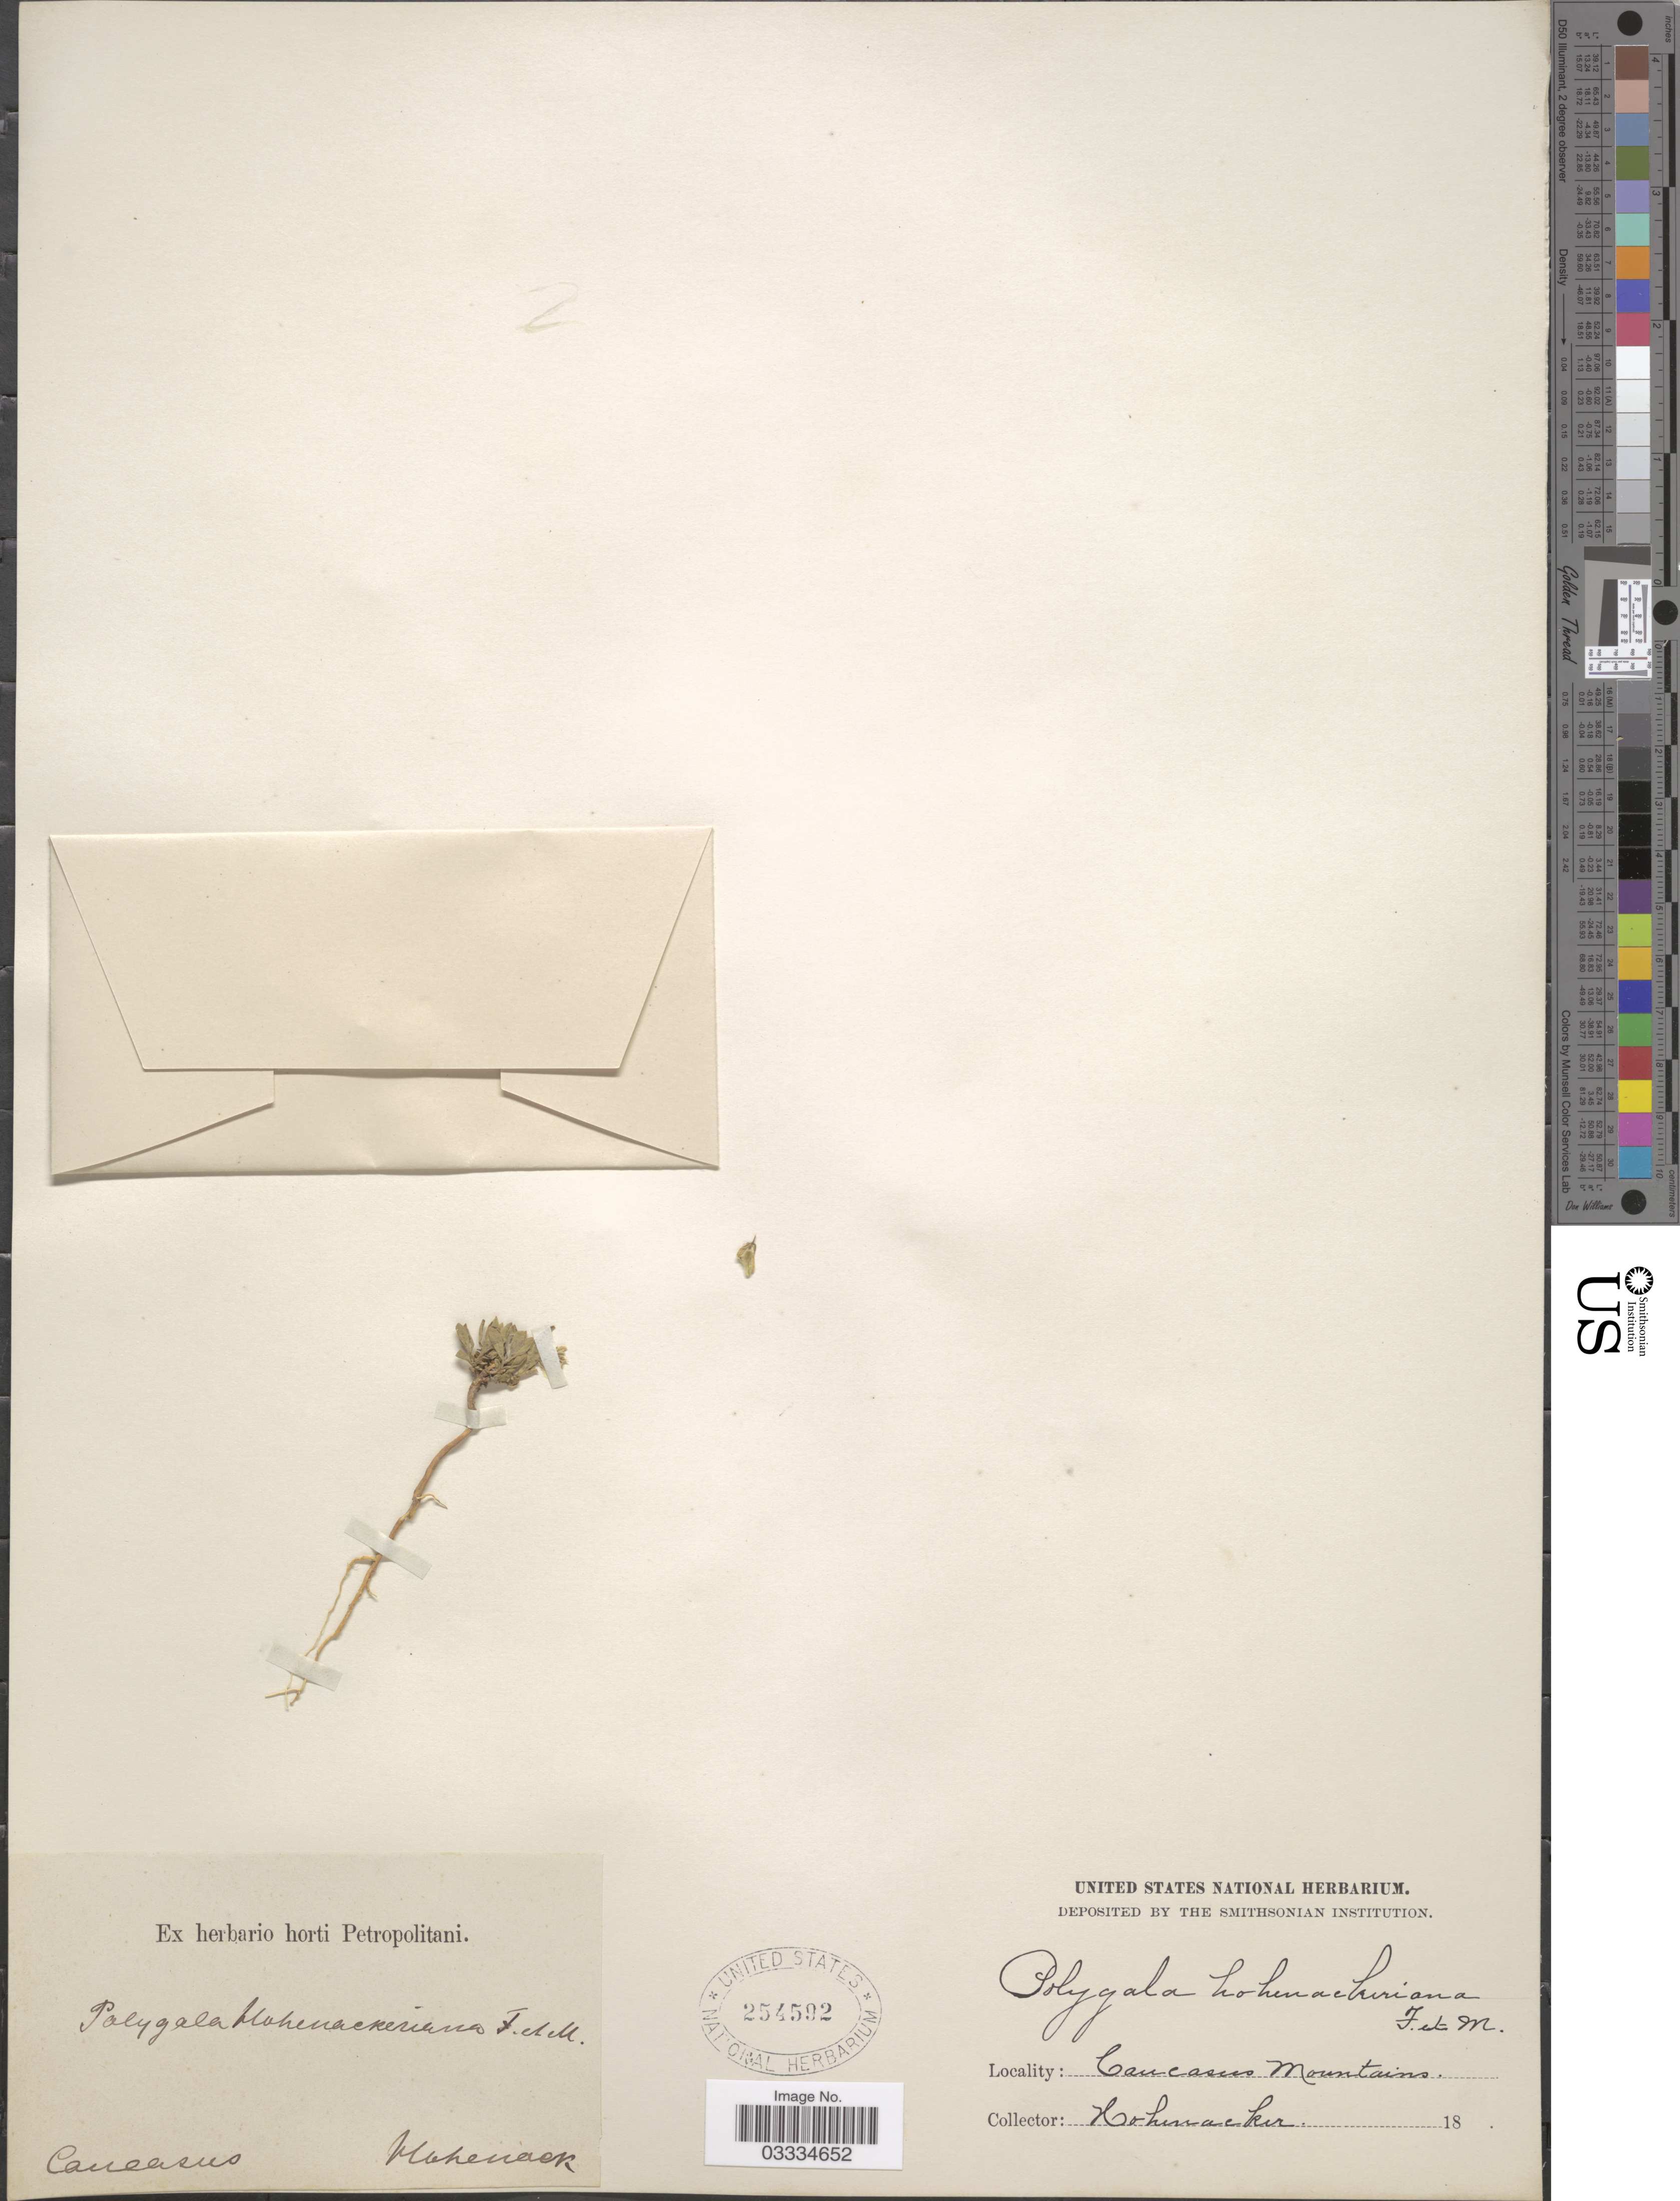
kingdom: Plantae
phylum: Tracheophyta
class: Magnoliopsida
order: Fabales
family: Polygalaceae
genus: Polygala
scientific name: Polygala hohenackerana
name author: Fisch.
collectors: Hohenacker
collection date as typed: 18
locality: Caucasus. Caucasus Mountains.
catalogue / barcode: US 254592